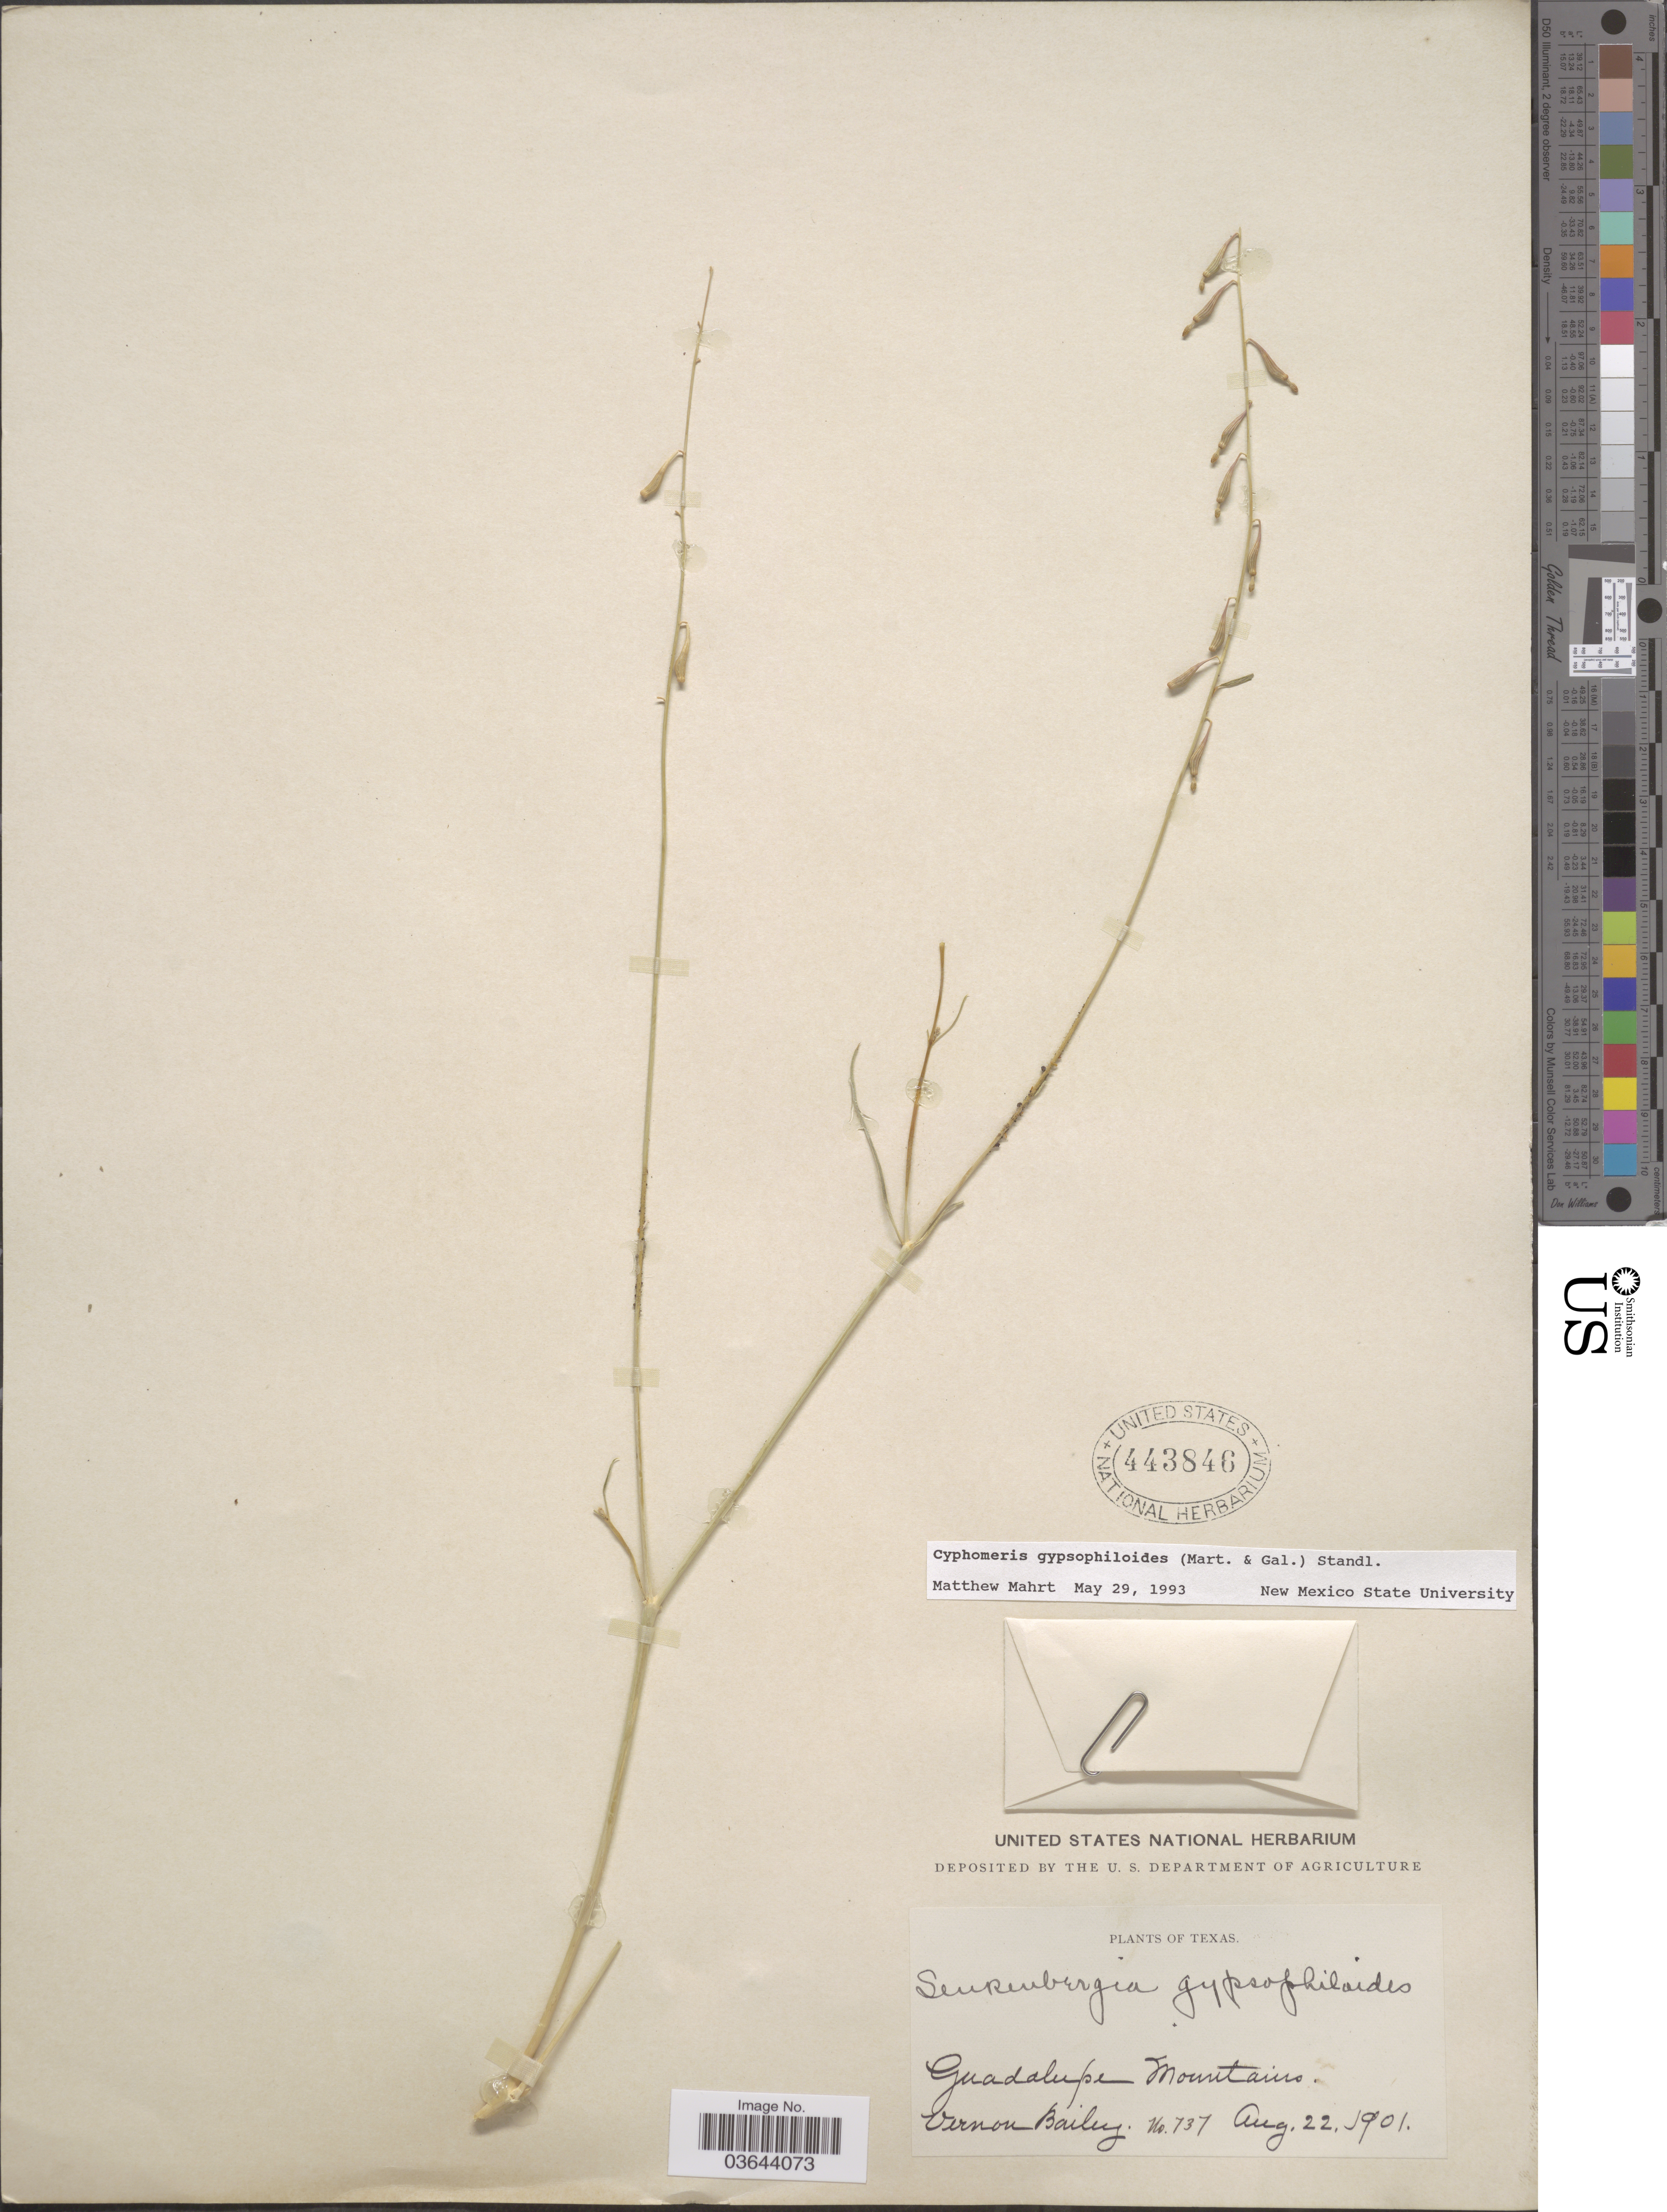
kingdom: Plantae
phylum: Tracheophyta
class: Magnoliopsida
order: Caryophyllales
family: Nyctaginaceae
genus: Cyphomeris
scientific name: Cyphomeris gypsophiloides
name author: (M. Martens & Galeotti) Standl.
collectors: V. O. Bailey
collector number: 737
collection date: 1901-08-22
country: United States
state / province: Texas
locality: Guadalupe Mountains.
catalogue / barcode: US 443846